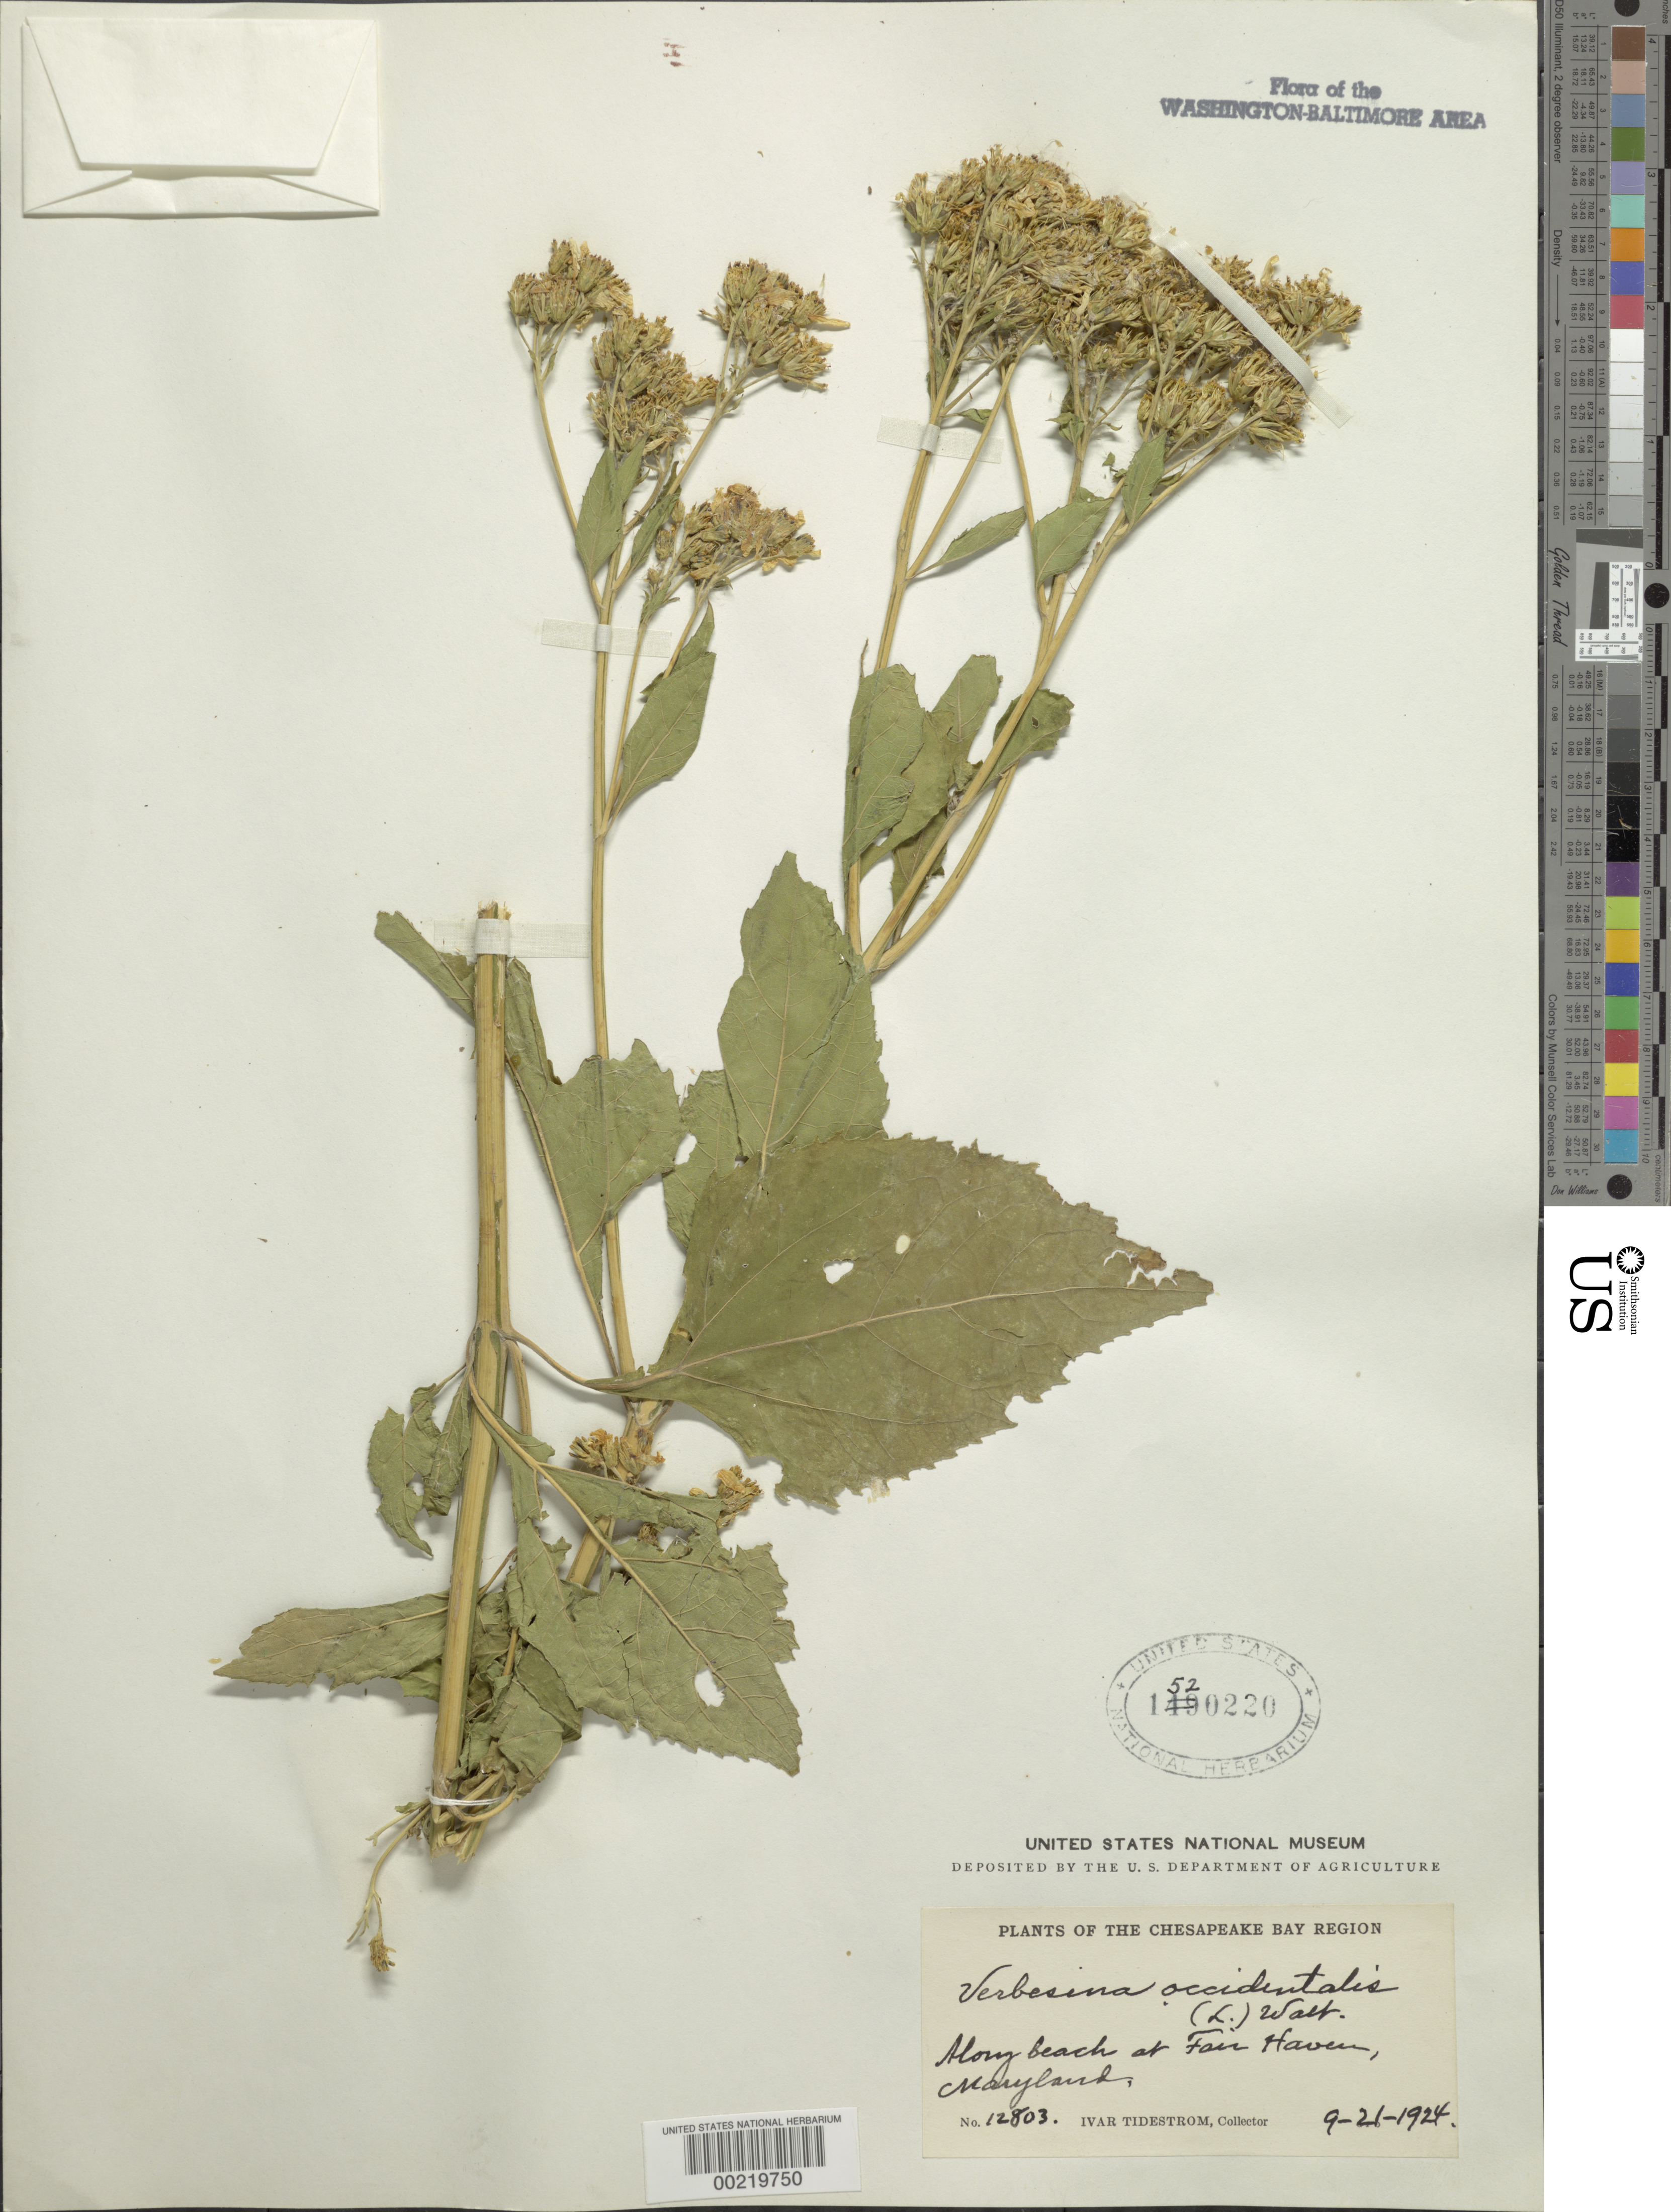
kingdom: Plantae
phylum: Tracheophyta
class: Magnoliopsida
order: Asterales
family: Asteraceae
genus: Verbesina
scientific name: Verbesina occidentalis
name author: (L.) Walter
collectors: I. F. Tidestrom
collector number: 12803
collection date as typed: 21 Sep 1924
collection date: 1924-09-21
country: United States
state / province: Maryland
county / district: Anne Arundel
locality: Fair Haven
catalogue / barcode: US 1520220